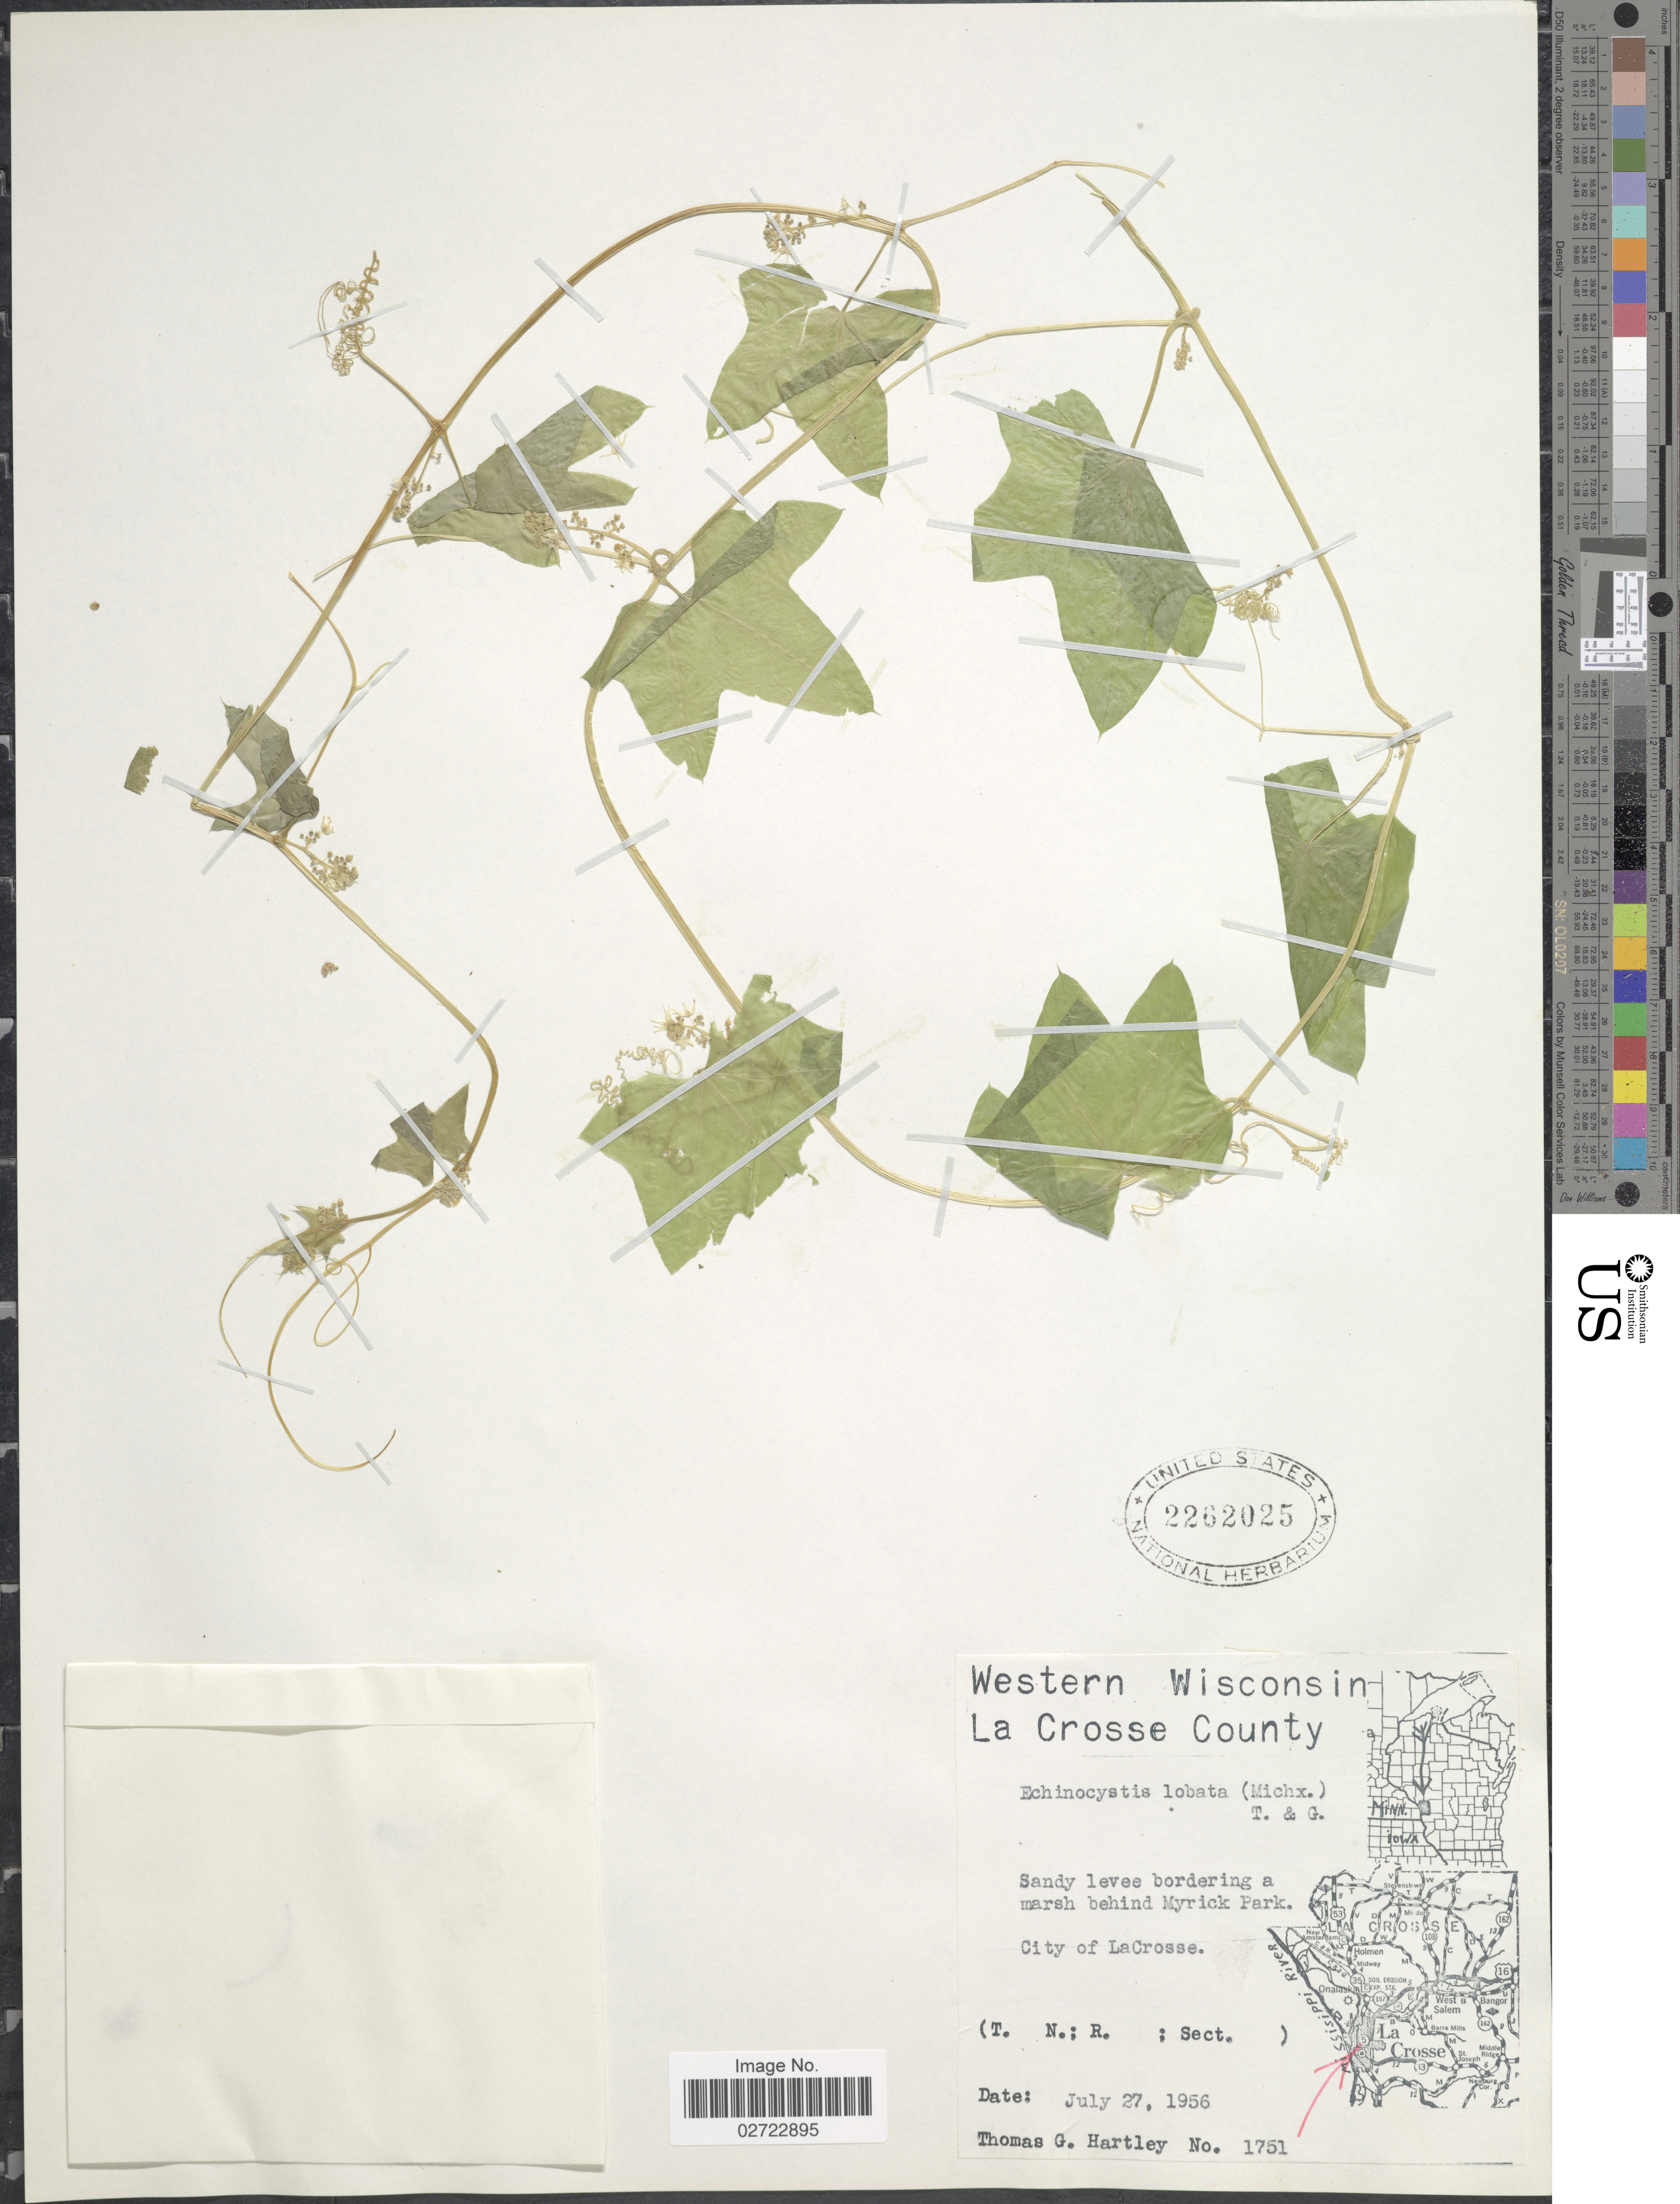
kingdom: Plantae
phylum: Tracheophyta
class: Magnoliopsida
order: Cucurbitales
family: Cucurbitaceae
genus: Echinocystis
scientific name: Echinocystis lobata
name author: (Michx.) Torr. & A. Gray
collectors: T. G. Hartley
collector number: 1751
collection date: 1956-07-27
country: United States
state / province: Wisconsin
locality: Western Wisconsin, La Crosse County, sandy levee bordering a marsh behind Myrick Park, City of LaCrosse.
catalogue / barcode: US 2262025